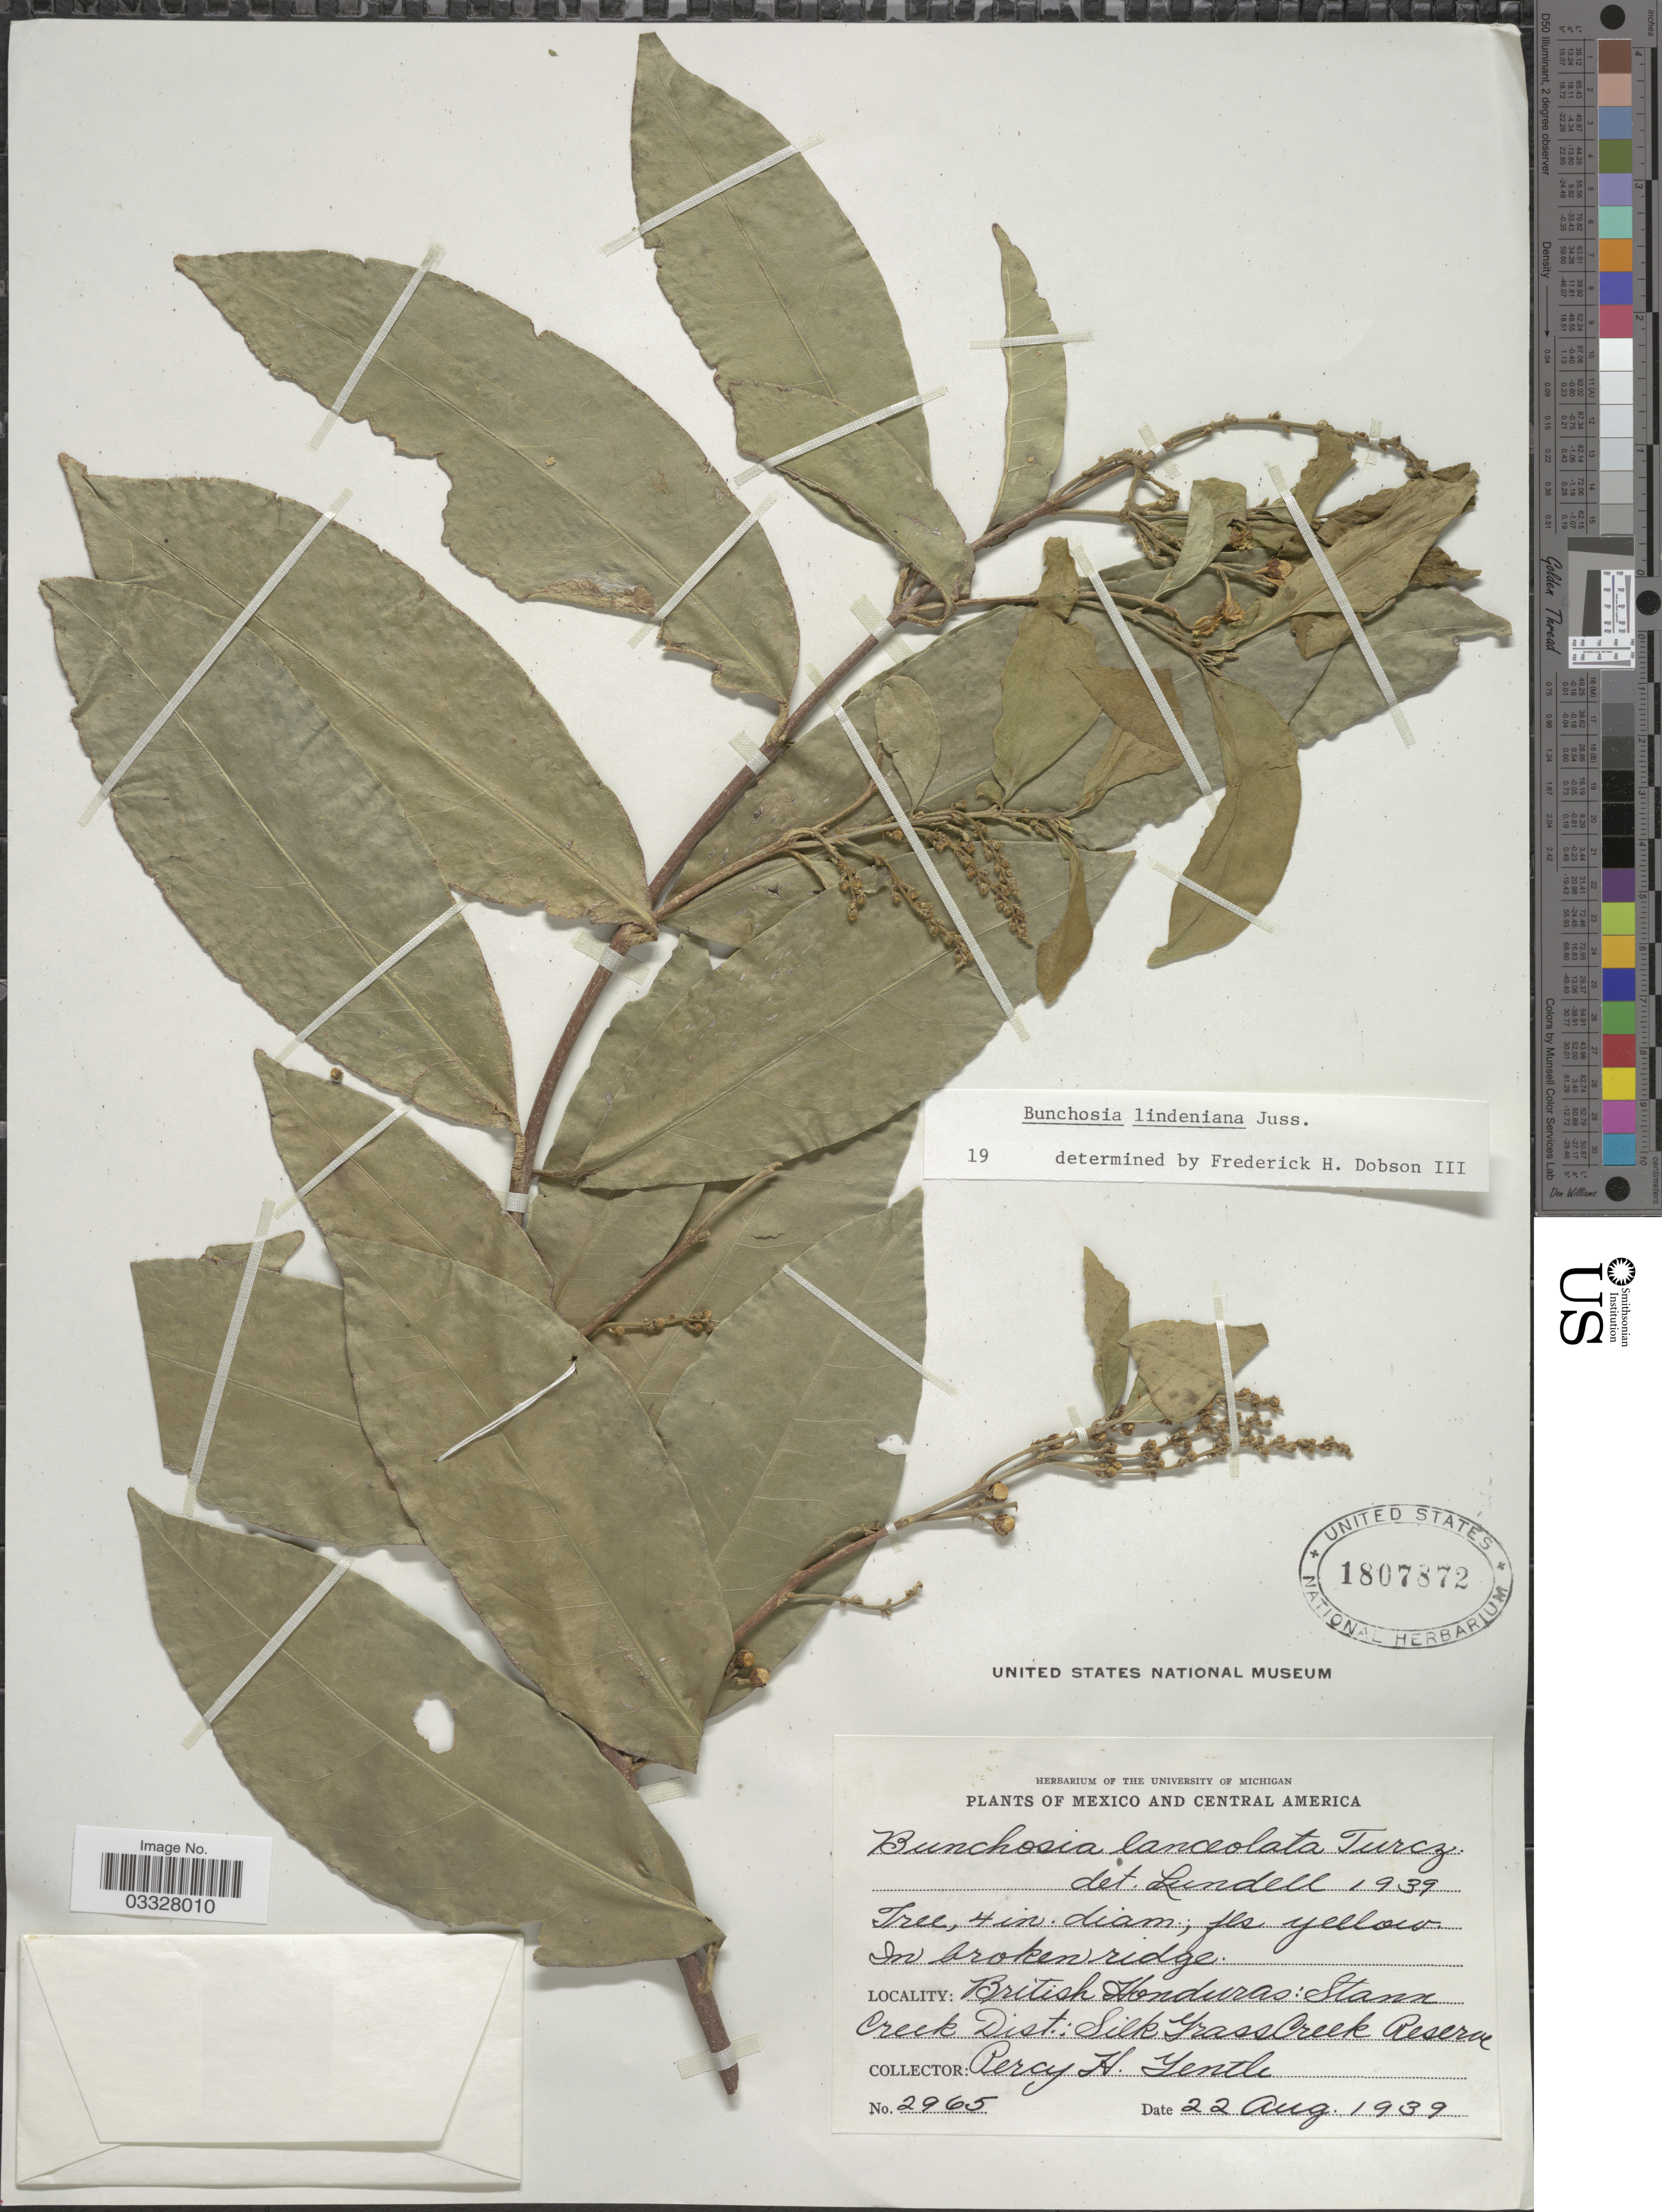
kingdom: Plantae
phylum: Tracheophyta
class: Magnoliopsida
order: Malpighiales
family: Malpighiaceae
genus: Bunchosia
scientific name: Bunchosia lindeniana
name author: A. Juss.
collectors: P. H. Gentle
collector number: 2965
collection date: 1939-08-22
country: Belize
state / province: Stann Creek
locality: British Honduras: Stann Creek Dist.: Silk Grass Creek Reserve.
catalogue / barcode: US 1807872